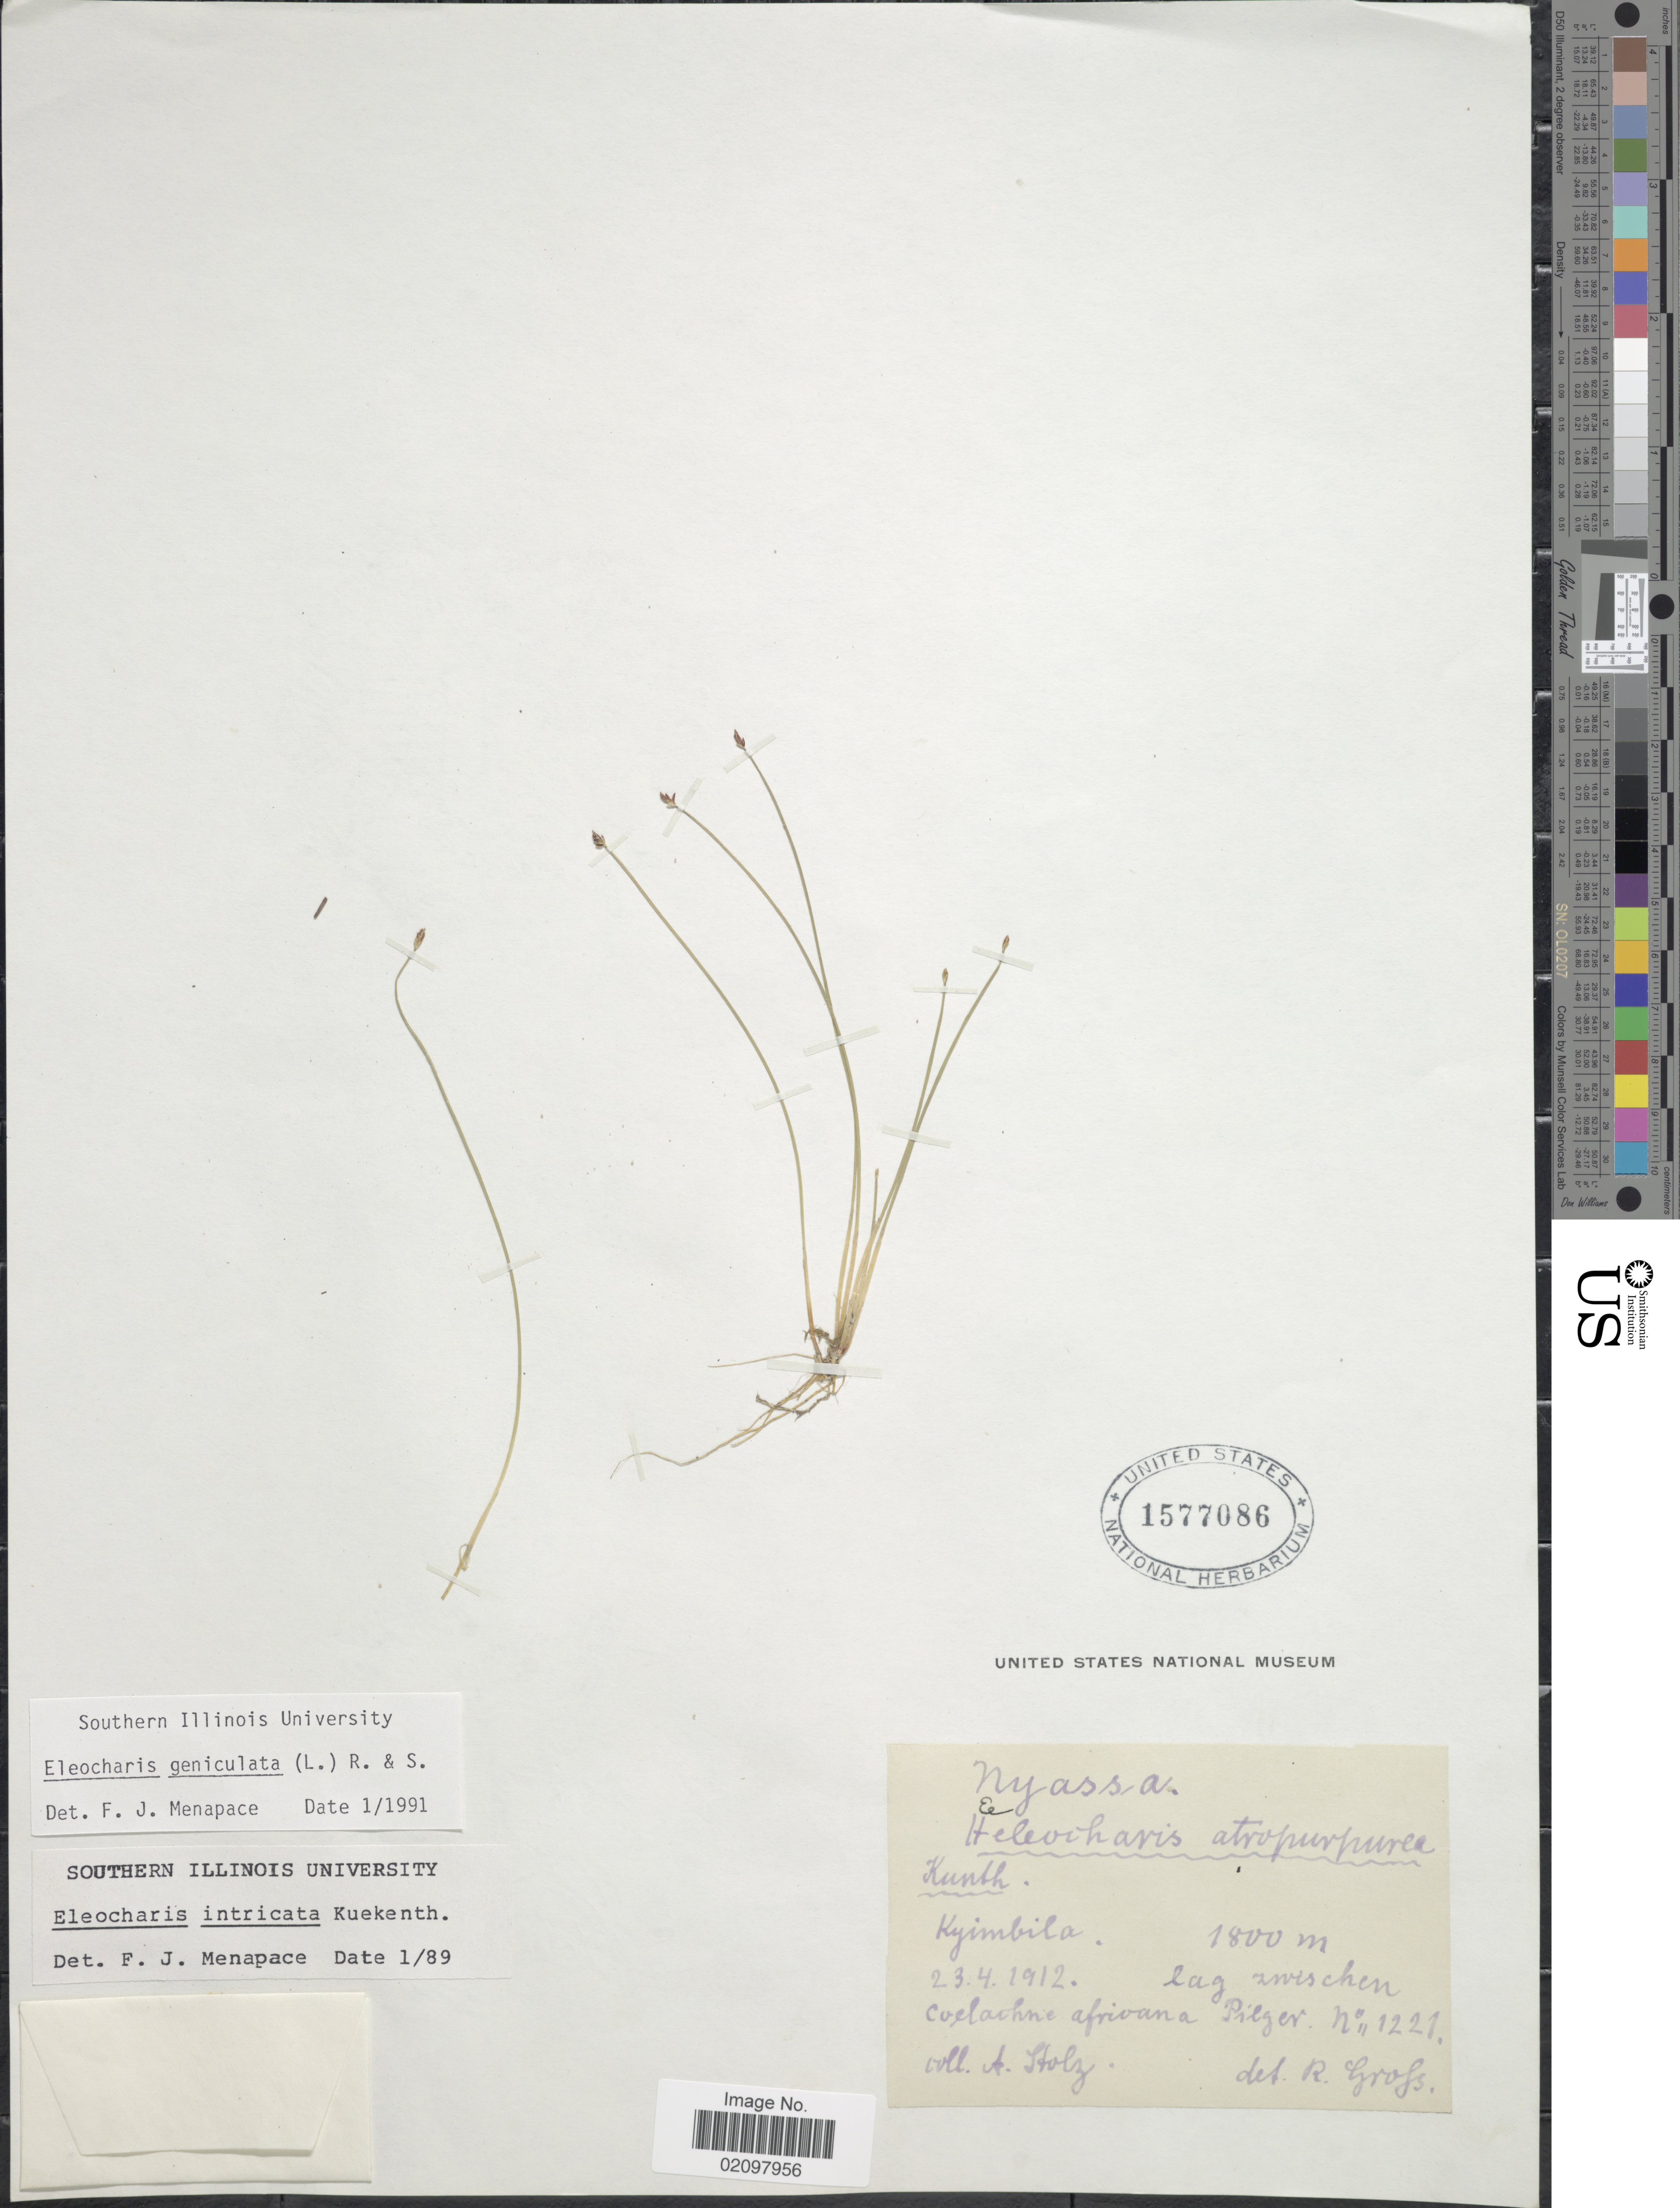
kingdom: Plantae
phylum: Tracheophyta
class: Liliopsida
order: Poales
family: Cyperaceae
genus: Eleocharis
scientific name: Eleocharis geniculata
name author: (L.) Roem. & Schult.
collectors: A. Stolz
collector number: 1221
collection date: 1912-04-23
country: Malawi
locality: Nyassa, Kyimbila.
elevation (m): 1800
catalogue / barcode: US 1577086